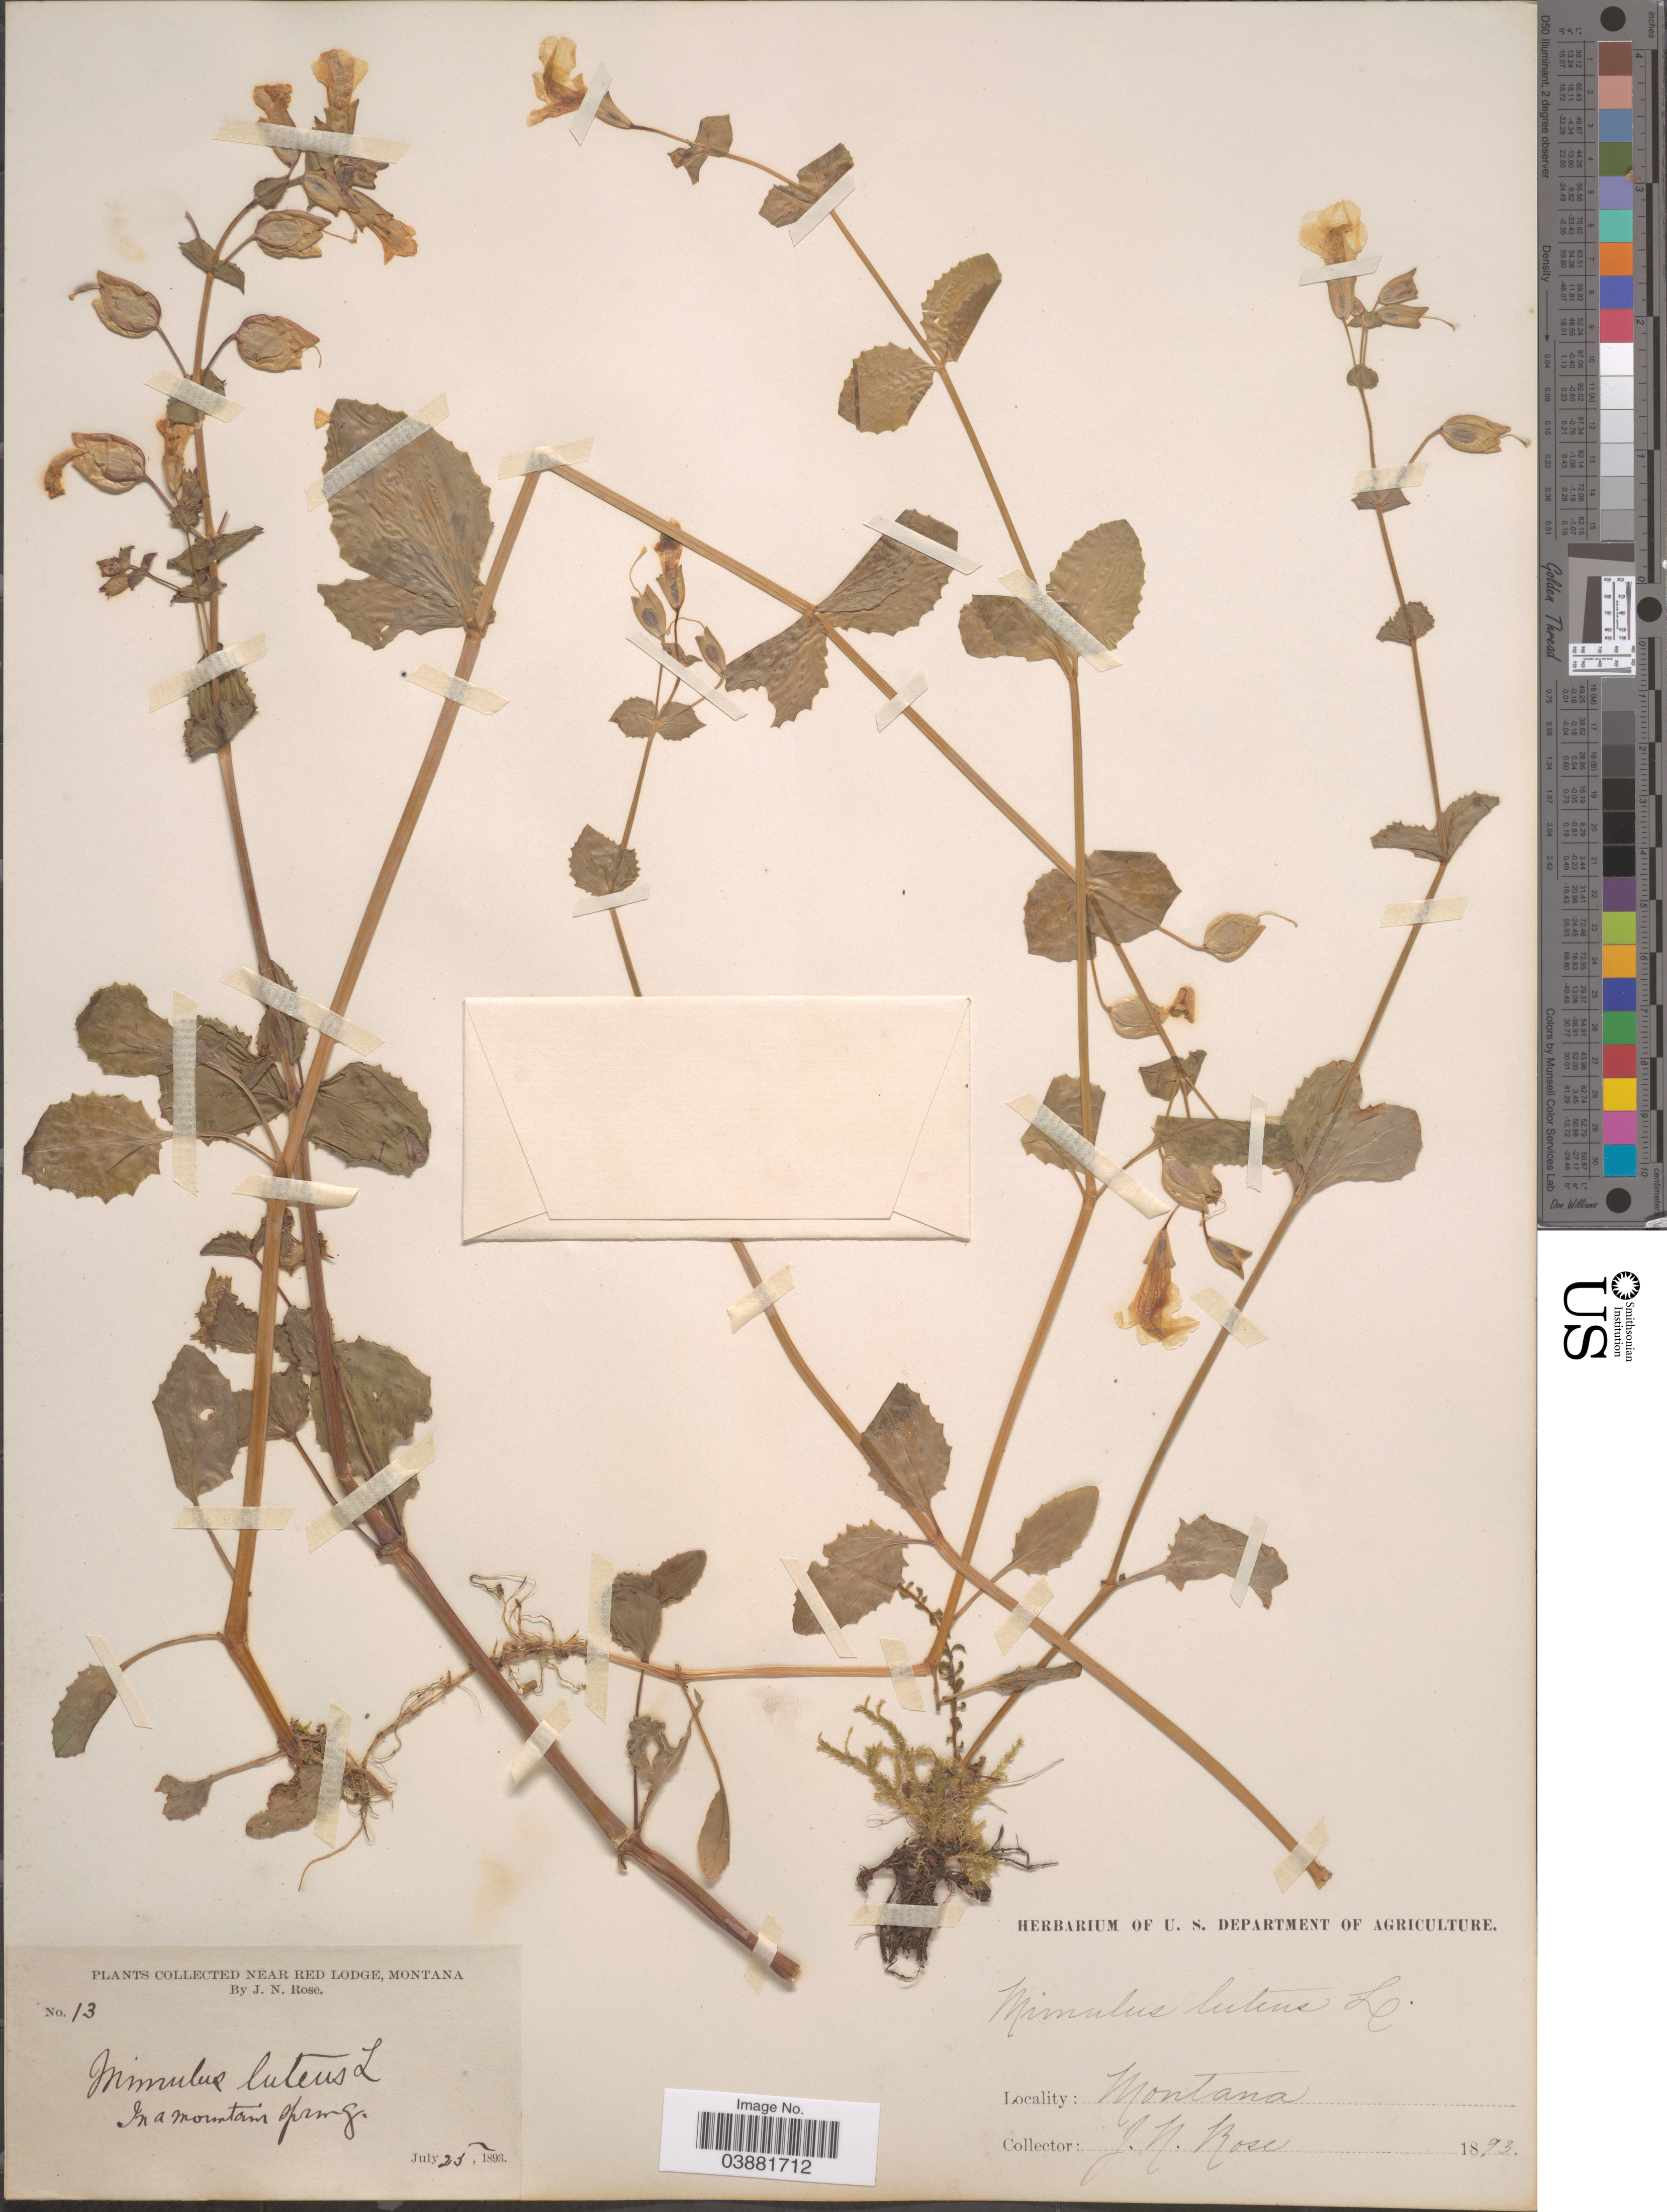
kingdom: Plantae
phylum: Tracheophyta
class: Magnoliopsida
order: Lamiales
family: Phrymaceae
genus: Mimulus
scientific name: Mimulus guttatus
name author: DC.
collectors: J. N. Rose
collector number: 13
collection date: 1893-07-25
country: United States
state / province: Montana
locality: Near Red Lodge. In a mountain spring.